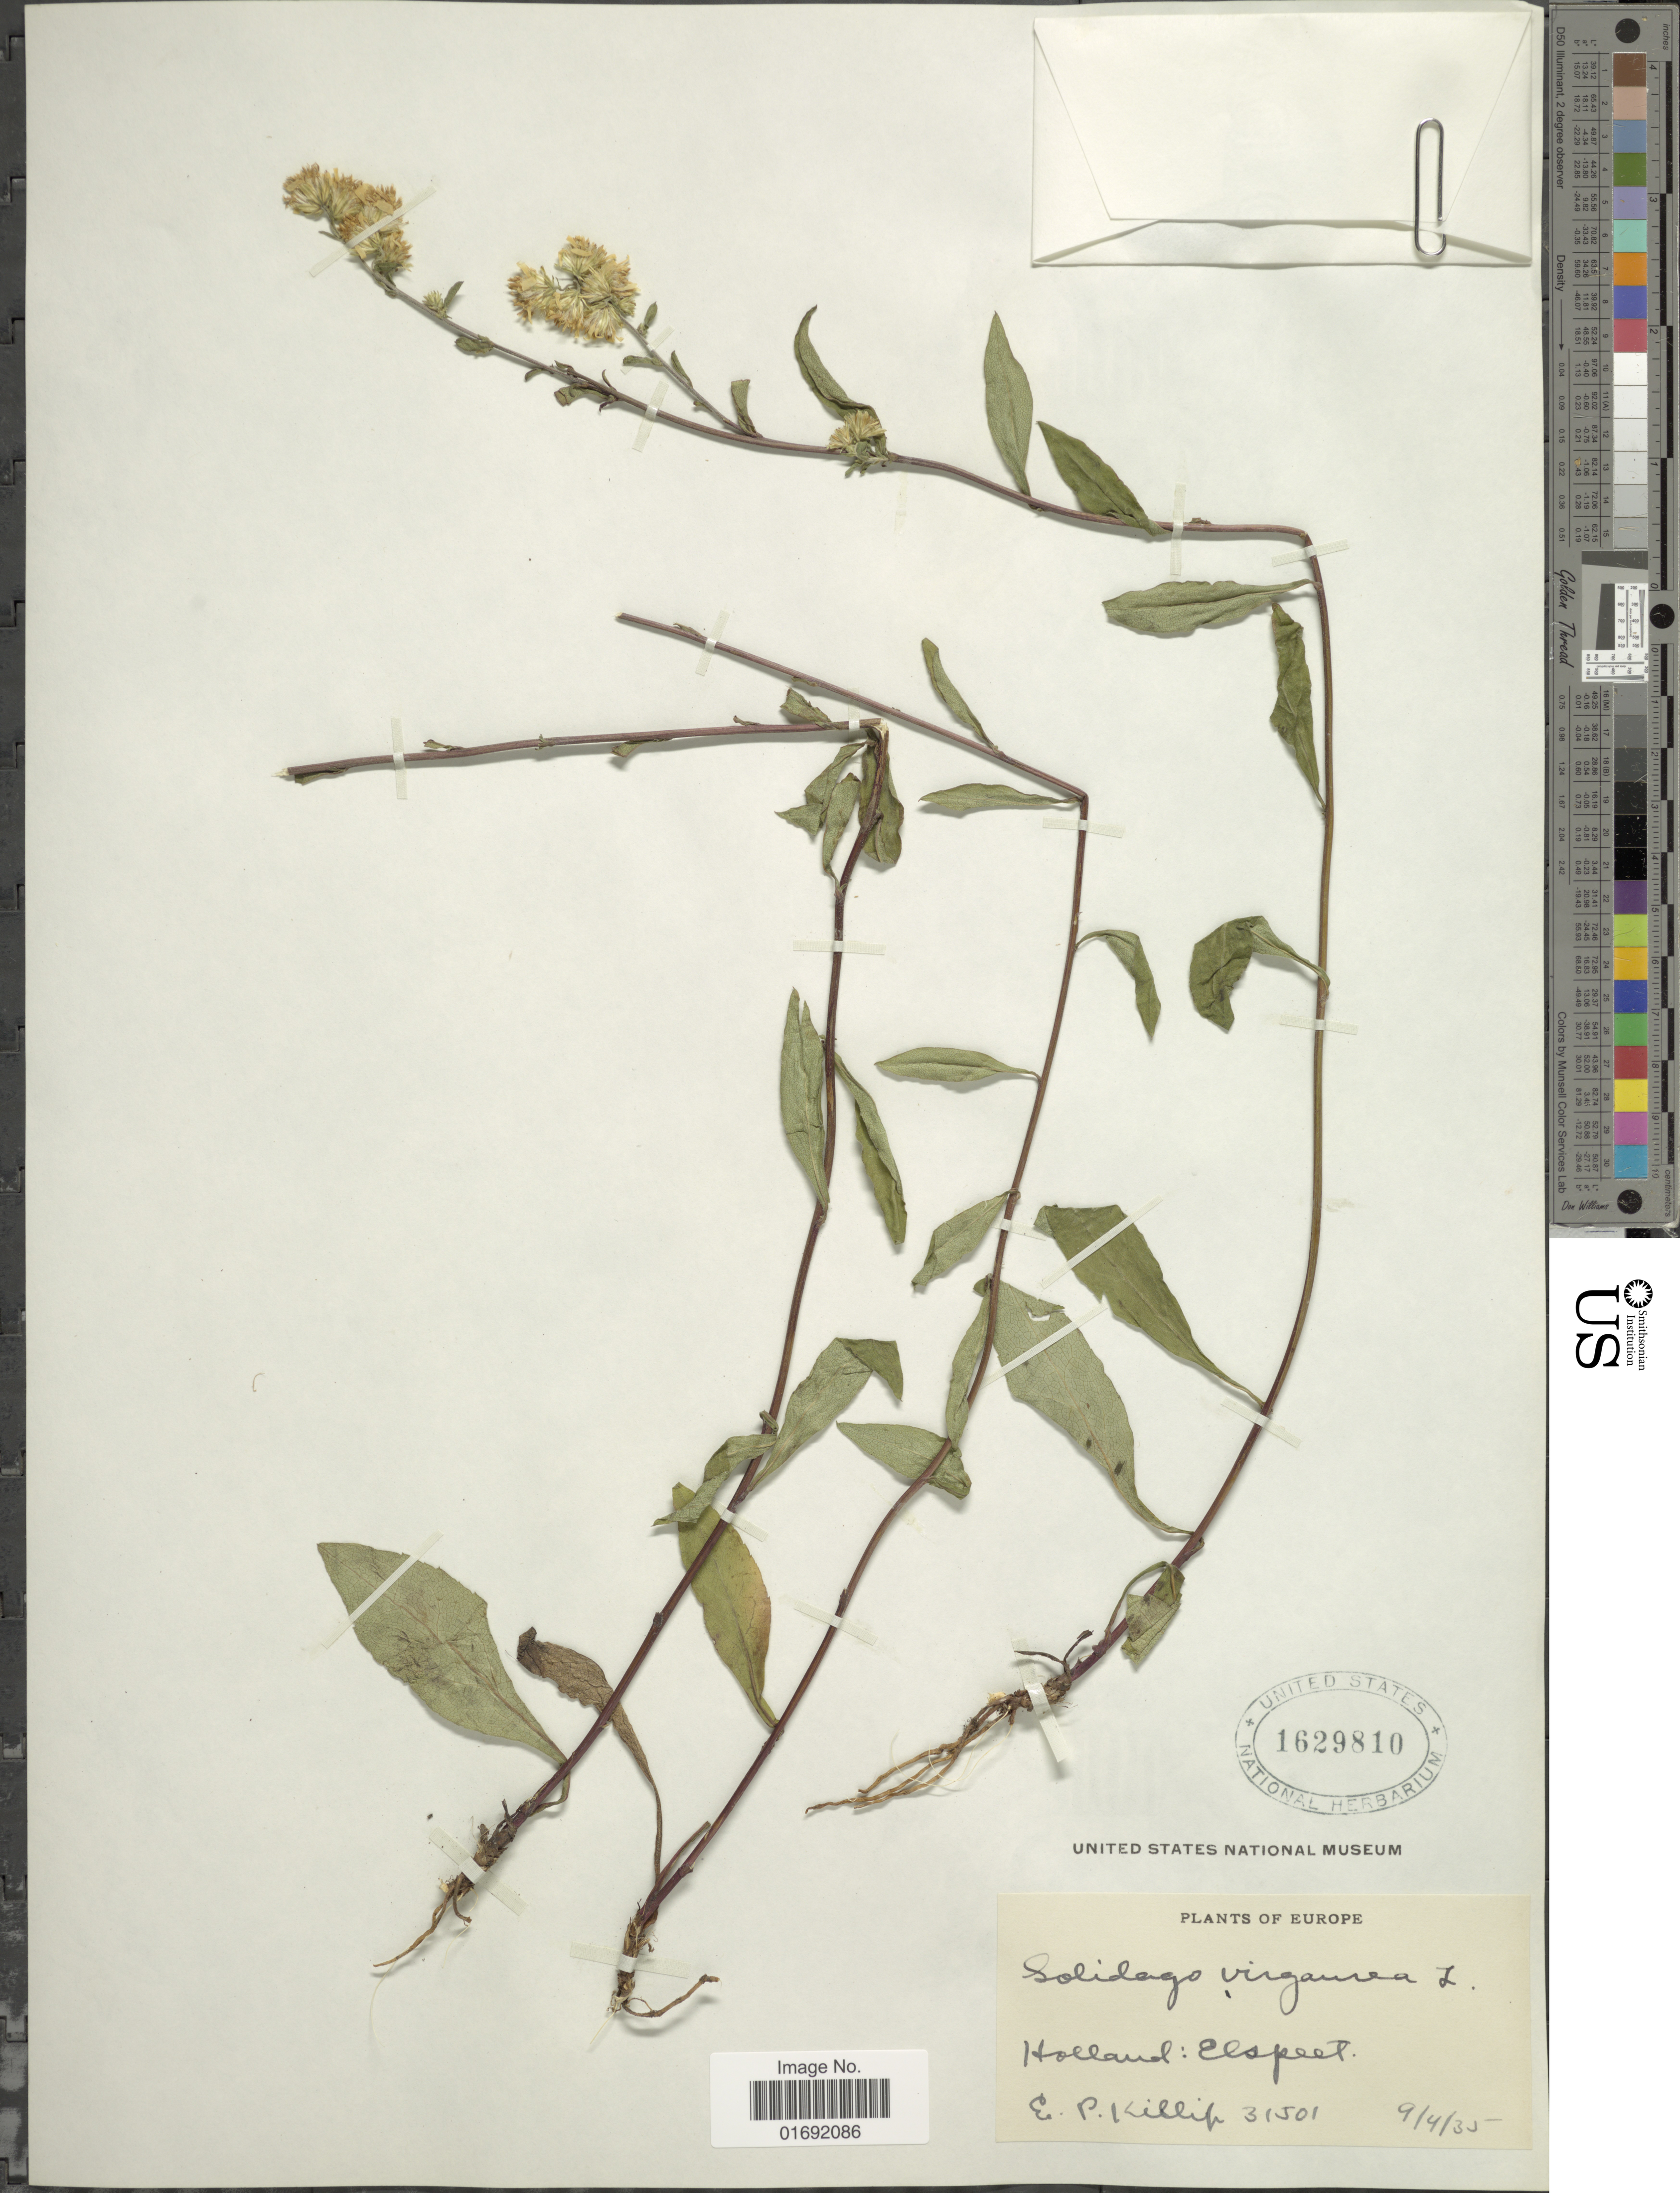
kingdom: Plantae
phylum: Tracheophyta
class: Magnoliopsida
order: Asterales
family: Asteraceae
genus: Solidago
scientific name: Solidago virgaurea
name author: L.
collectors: E. P. Killip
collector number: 31501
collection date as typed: Transcribed d/m/y: 9/4/35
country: Netherlands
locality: Europe, Holland, Elspeet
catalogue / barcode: US 1629810